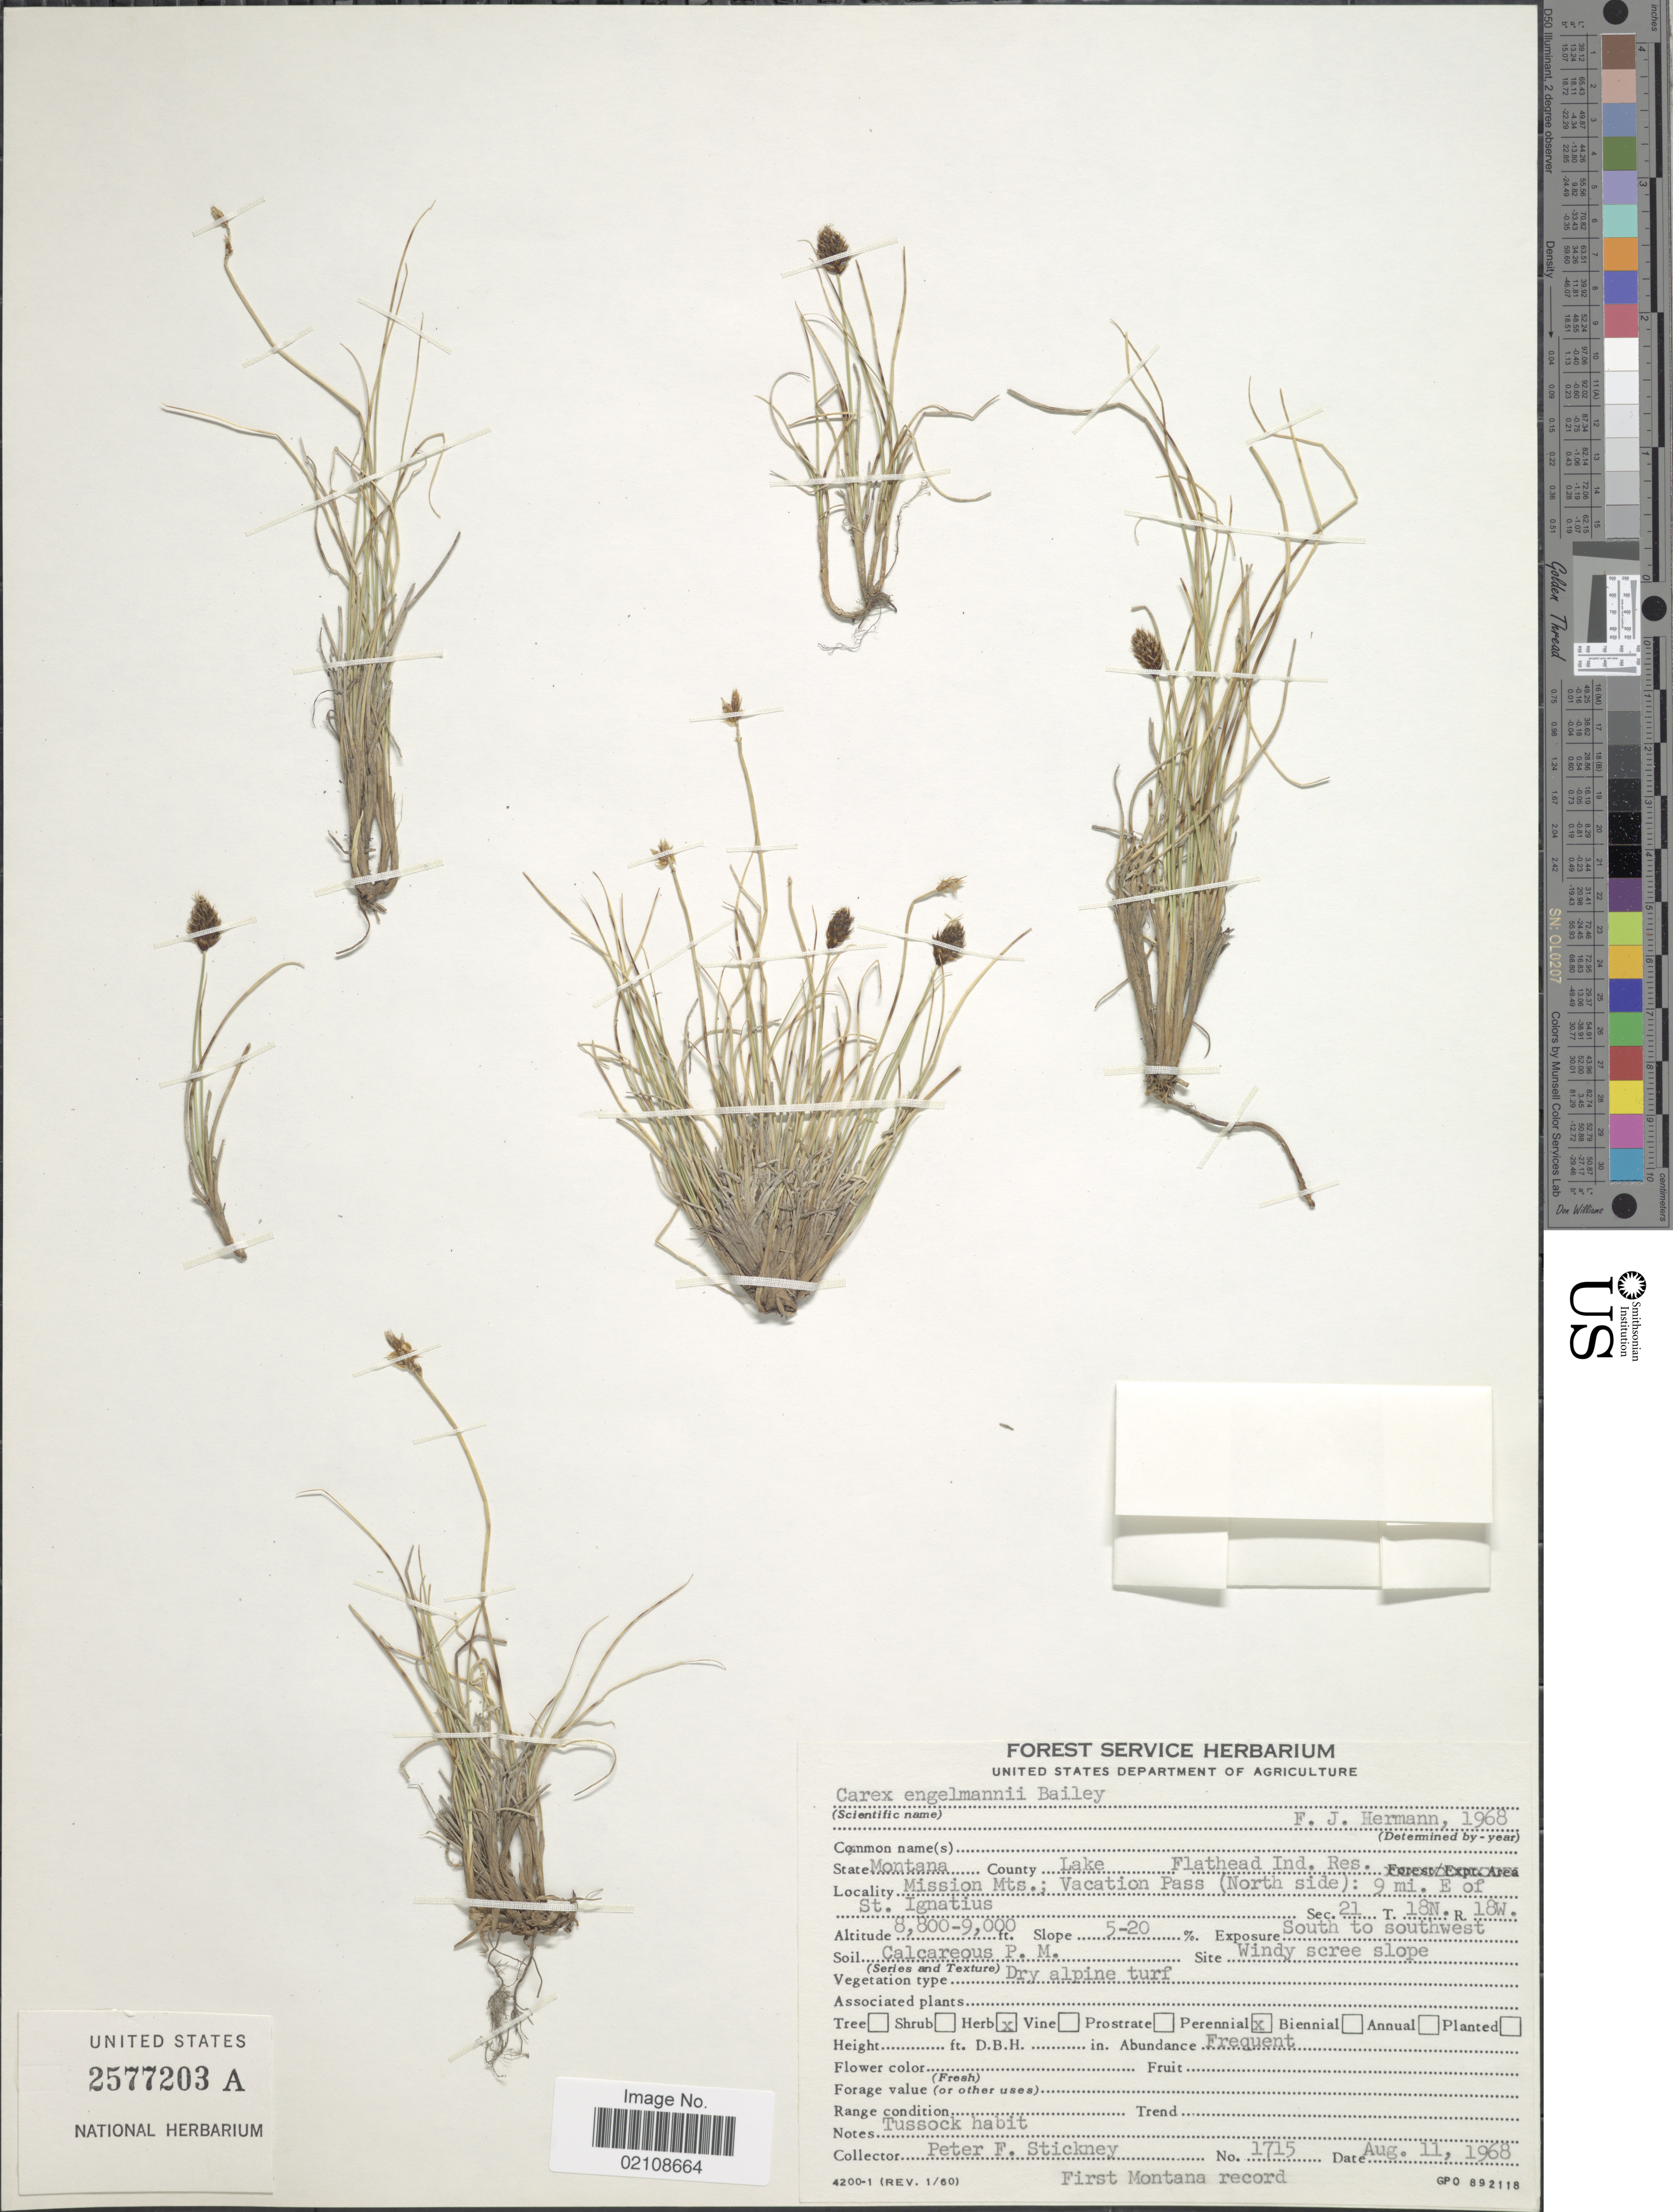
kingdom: Plantae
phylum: Tracheophyta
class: Liliopsida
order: Poales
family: Cyperaceae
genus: Carex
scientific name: Carex engelmannii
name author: L.H. Bailey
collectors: P. Stickney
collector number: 1715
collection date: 1968-08-11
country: United States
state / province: Montana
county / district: Lake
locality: Flathead Ind. Res., Mission Mtns.; Vacation Pass (North side): 9 mi. E of St. Ignatius, Sec.21 T.18N. R18W., south to southwest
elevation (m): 2682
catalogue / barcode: US 2577203A